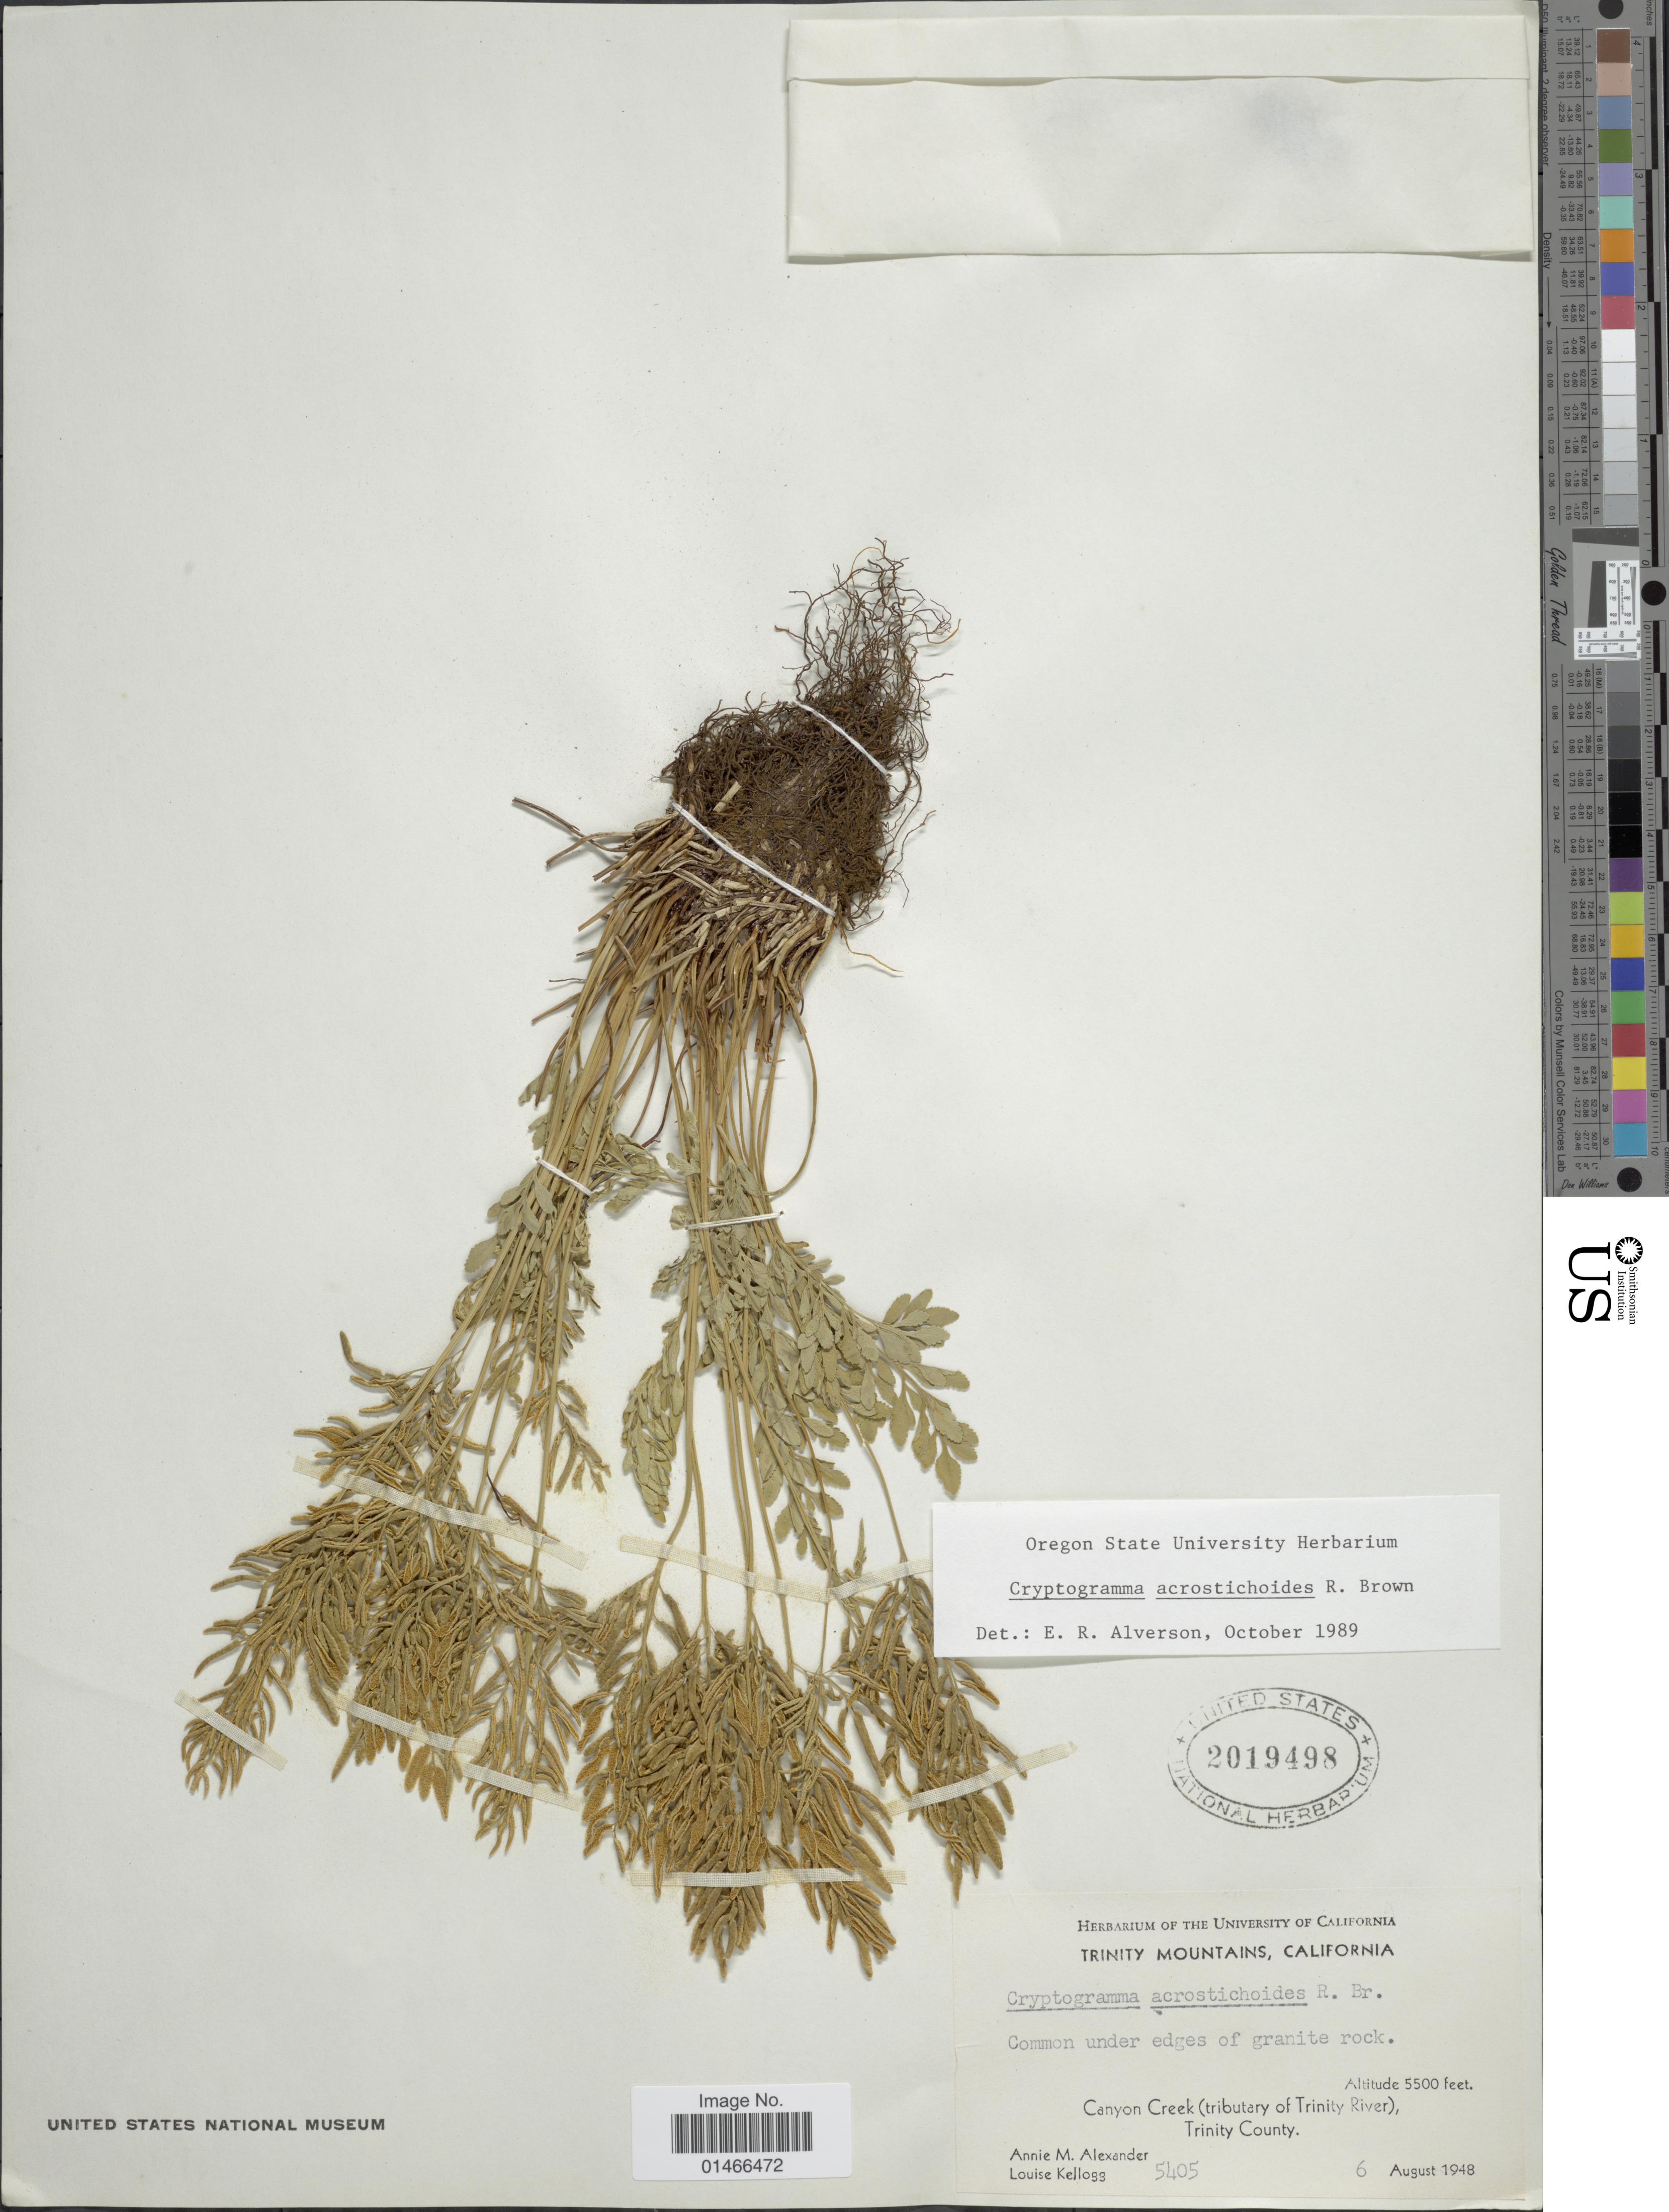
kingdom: Plantae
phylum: Tracheophyta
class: Polypodiopsida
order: Polypodiales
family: Pteridaceae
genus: Cryptogramma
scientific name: Cryptogramma acrostichoides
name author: R. Br.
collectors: A. M. Alexander & L. Kellogg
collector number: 5405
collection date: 1948-08-06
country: United States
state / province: California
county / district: Trinity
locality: Canyon Creek (tributary of Trinity River), Trinity County.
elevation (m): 1676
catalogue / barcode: US 2019498